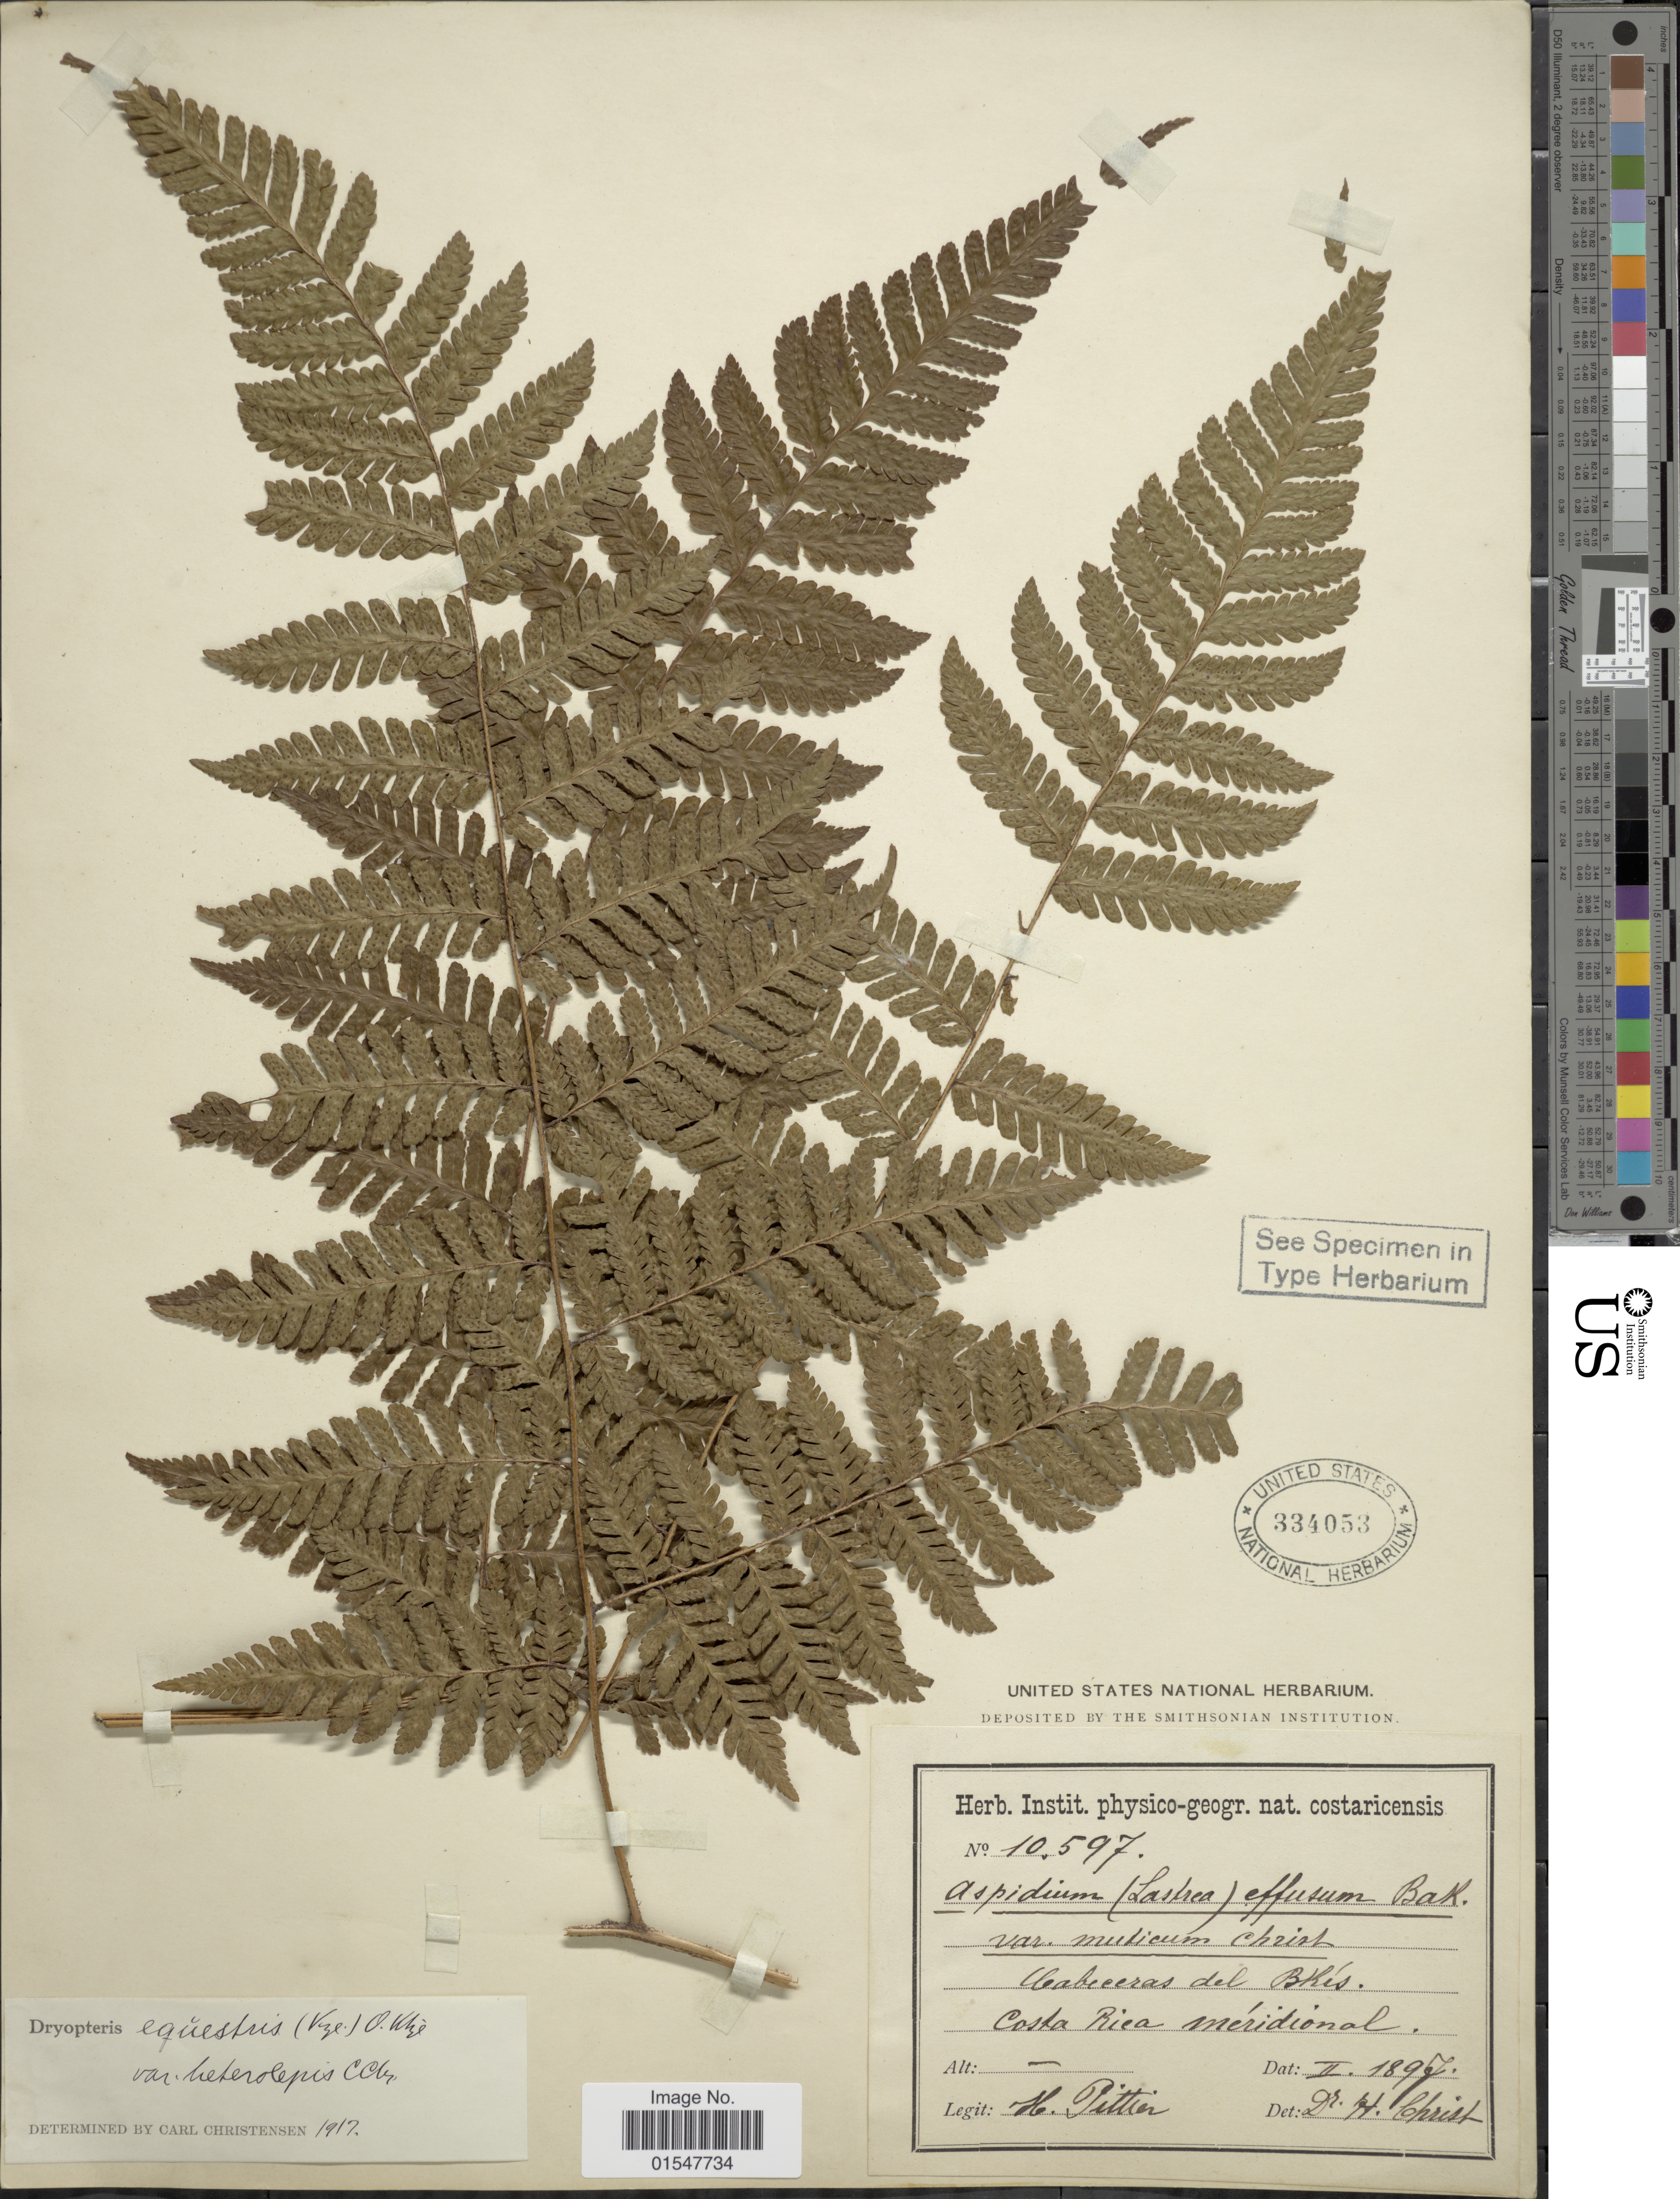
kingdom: Plantae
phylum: Tracheophyta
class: Polypodiopsida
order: Polypodiales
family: Dryopteridaceae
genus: Ctenitis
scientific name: Ctenitis excelsa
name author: (Desv.) Proctor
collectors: H. F. Pittier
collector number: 10597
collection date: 1897-02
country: Costa Rica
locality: Cabeceras del Bkis, Costa Rica meridional.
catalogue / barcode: US 334053